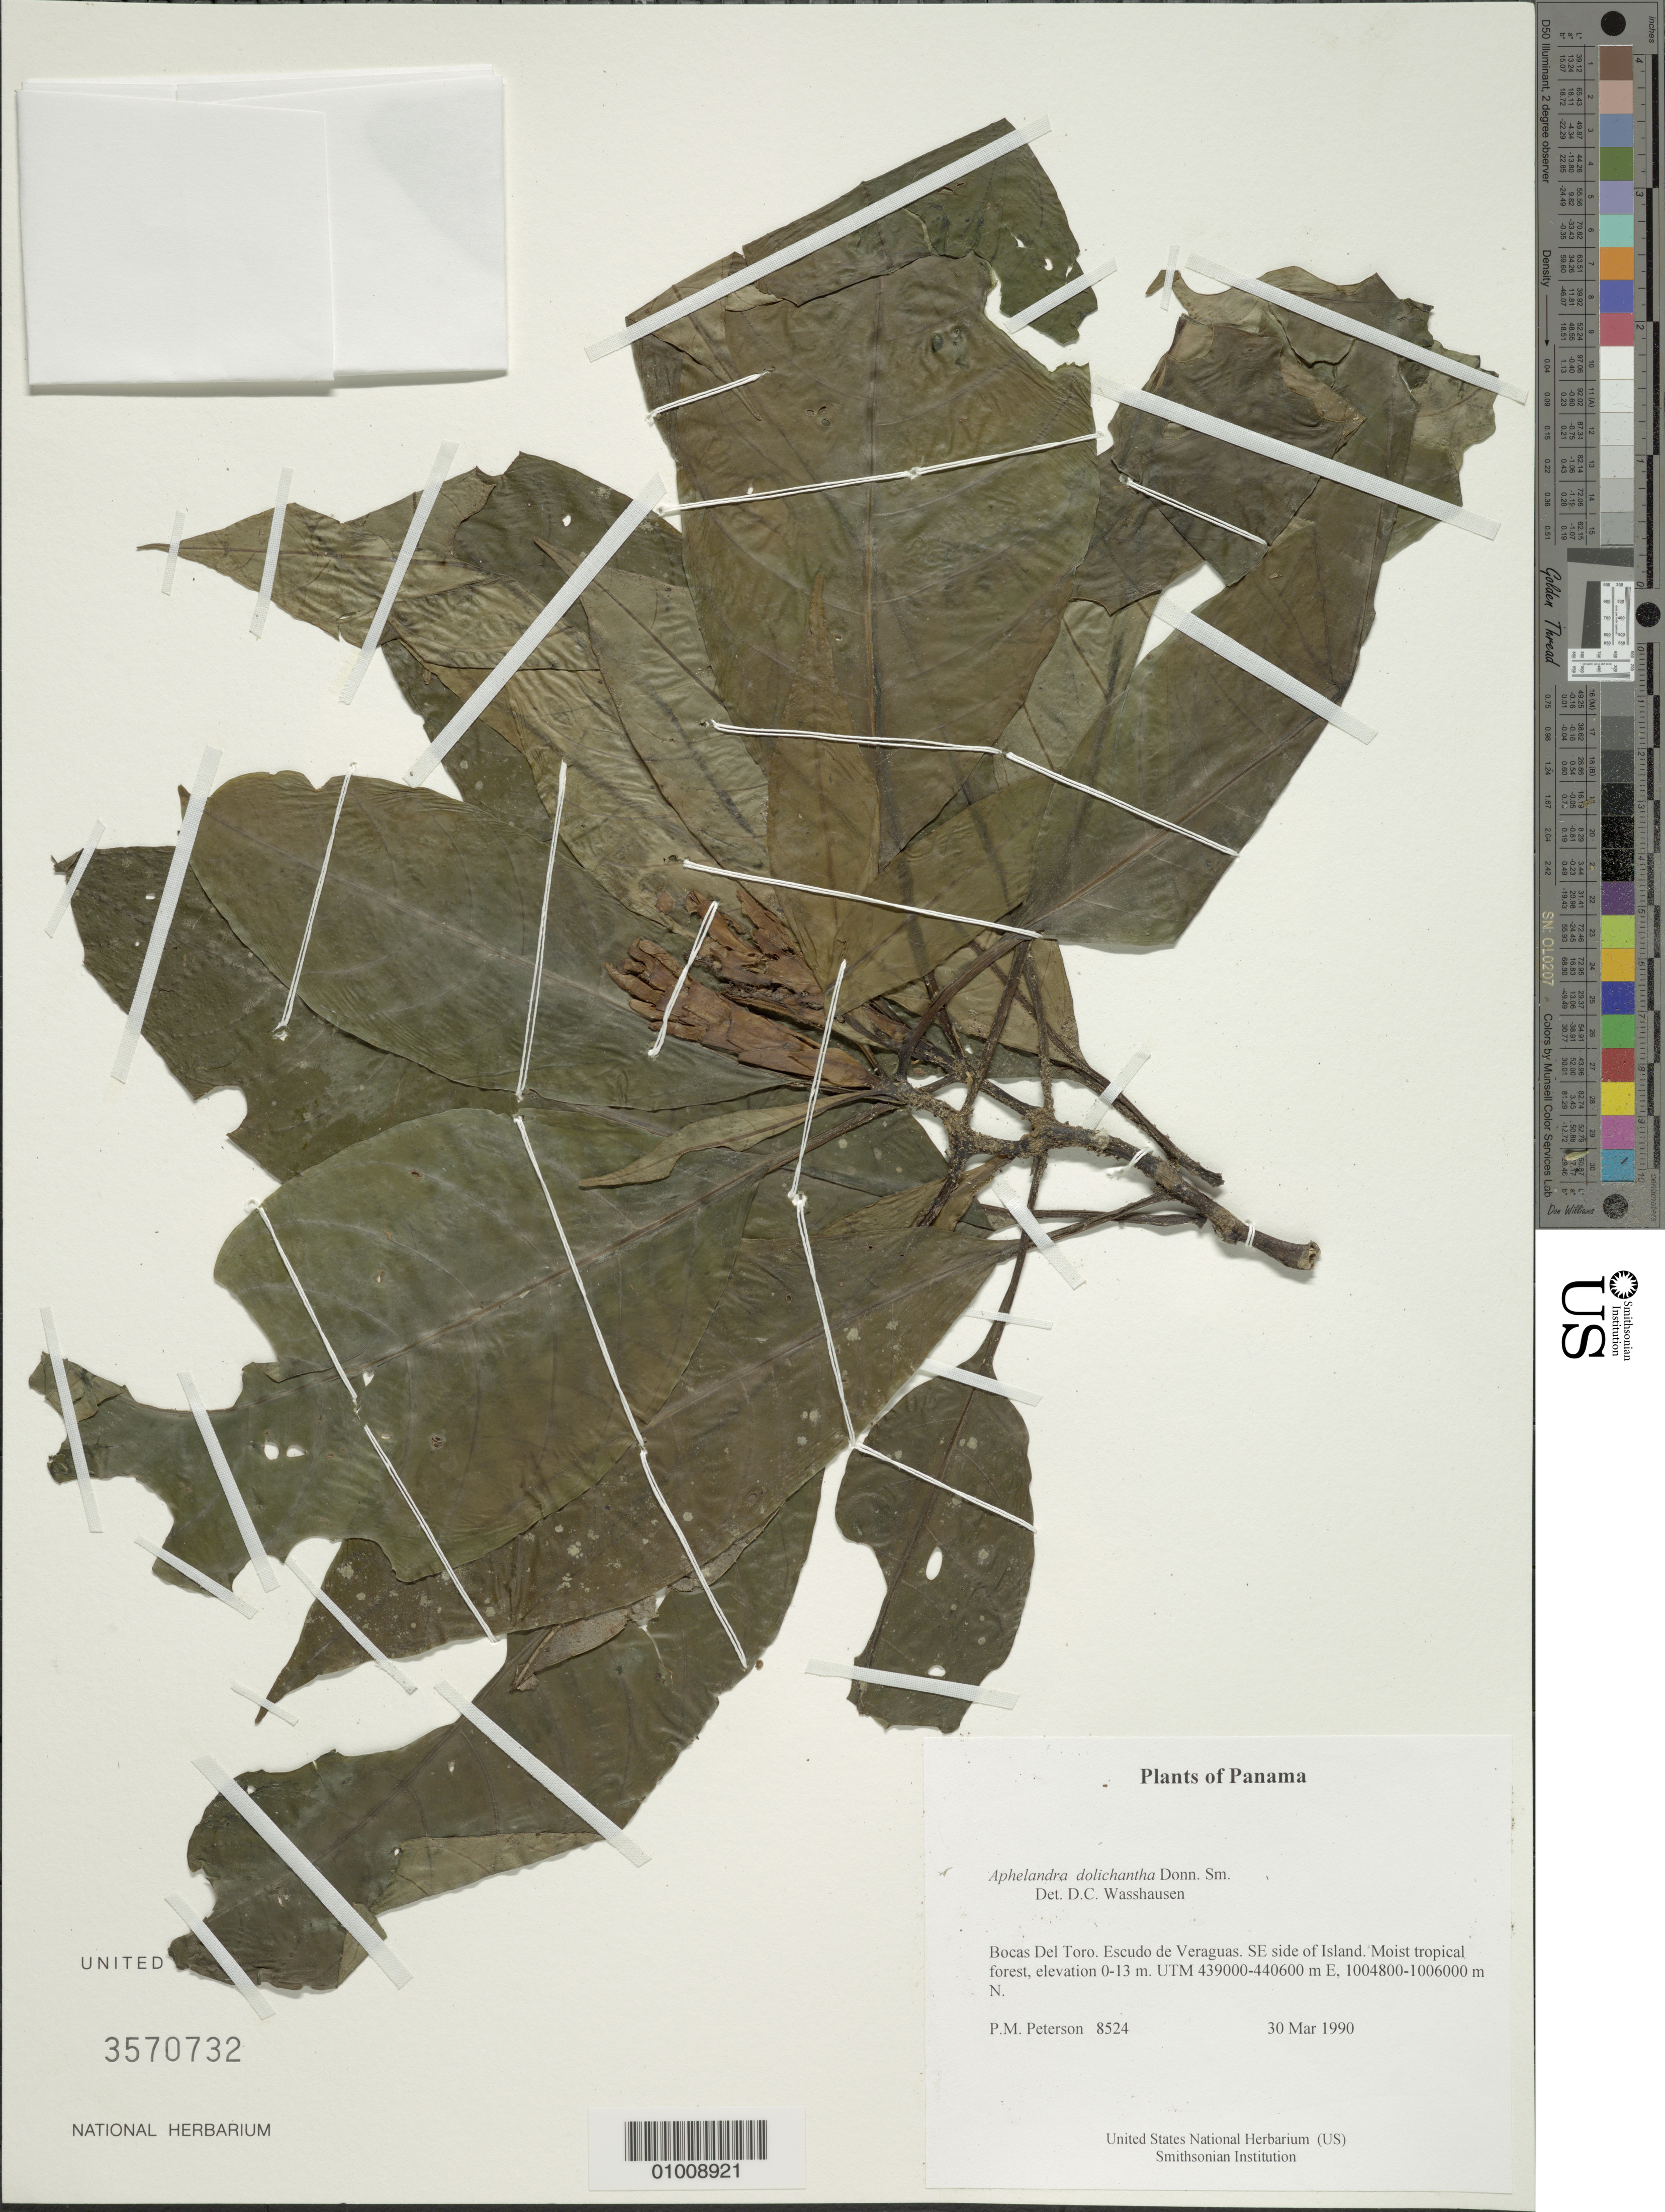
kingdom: Plantae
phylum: Tracheophyta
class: Magnoliopsida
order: Lamiales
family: Acanthaceae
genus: Aphelandra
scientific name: Aphelandra dolichantha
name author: Donn. Sm.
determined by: Wasshausen, Dieter C., (BOT), Smithsonian Institution - National Museum of Natural History (UNITED STATES)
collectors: P. M. Peterson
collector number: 08524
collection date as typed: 30 Mar 1990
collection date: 1990-03-30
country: Panama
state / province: Bocas del Toro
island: Escudo de Veraguas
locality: SE side of Island.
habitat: Moist tropical forest, elevation 0-13 m. UTM 439000-440600 m E, 1004800-1006000 m N.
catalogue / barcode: US 3570732